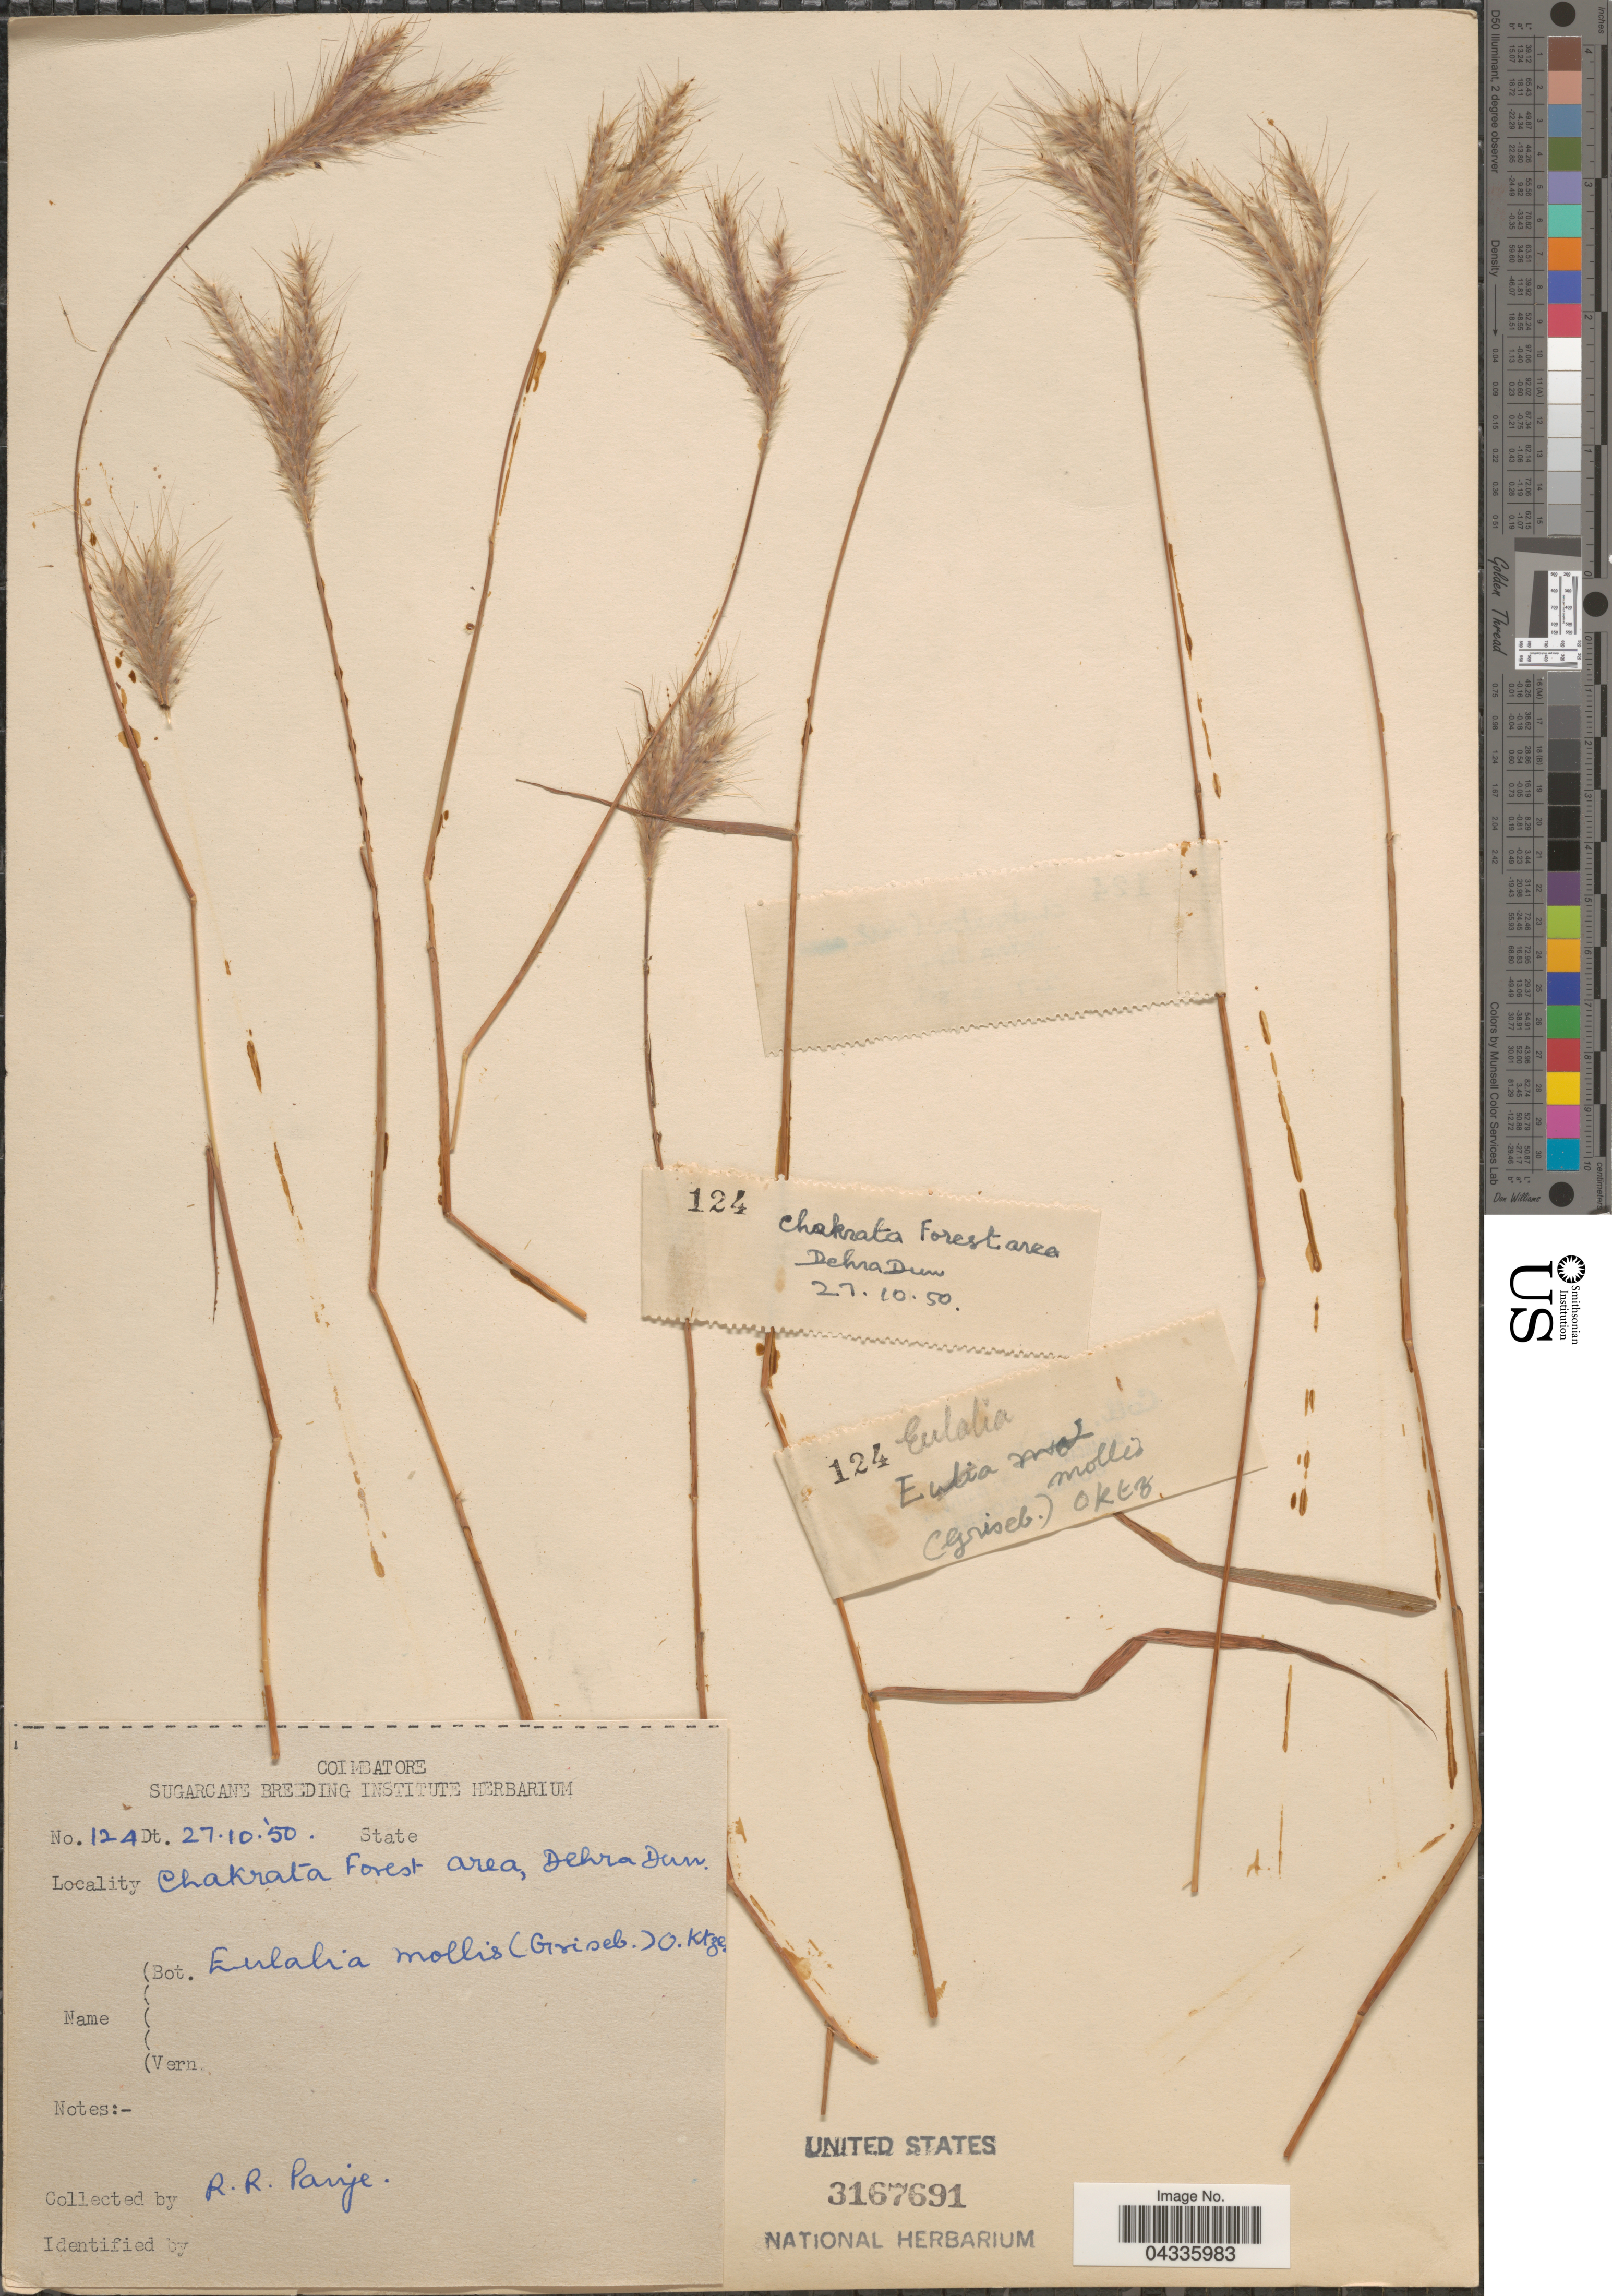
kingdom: Plantae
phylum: Tracheophyta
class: Liliopsida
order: Poales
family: Poaceae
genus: Eulalia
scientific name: Eulalia mollis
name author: (Griseb.) Kuntze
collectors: R. Panje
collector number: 124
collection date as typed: Transcribed d/m/y: 27/10/50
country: India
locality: Chakrata Forest area, Dehra Dun.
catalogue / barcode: US 3167691